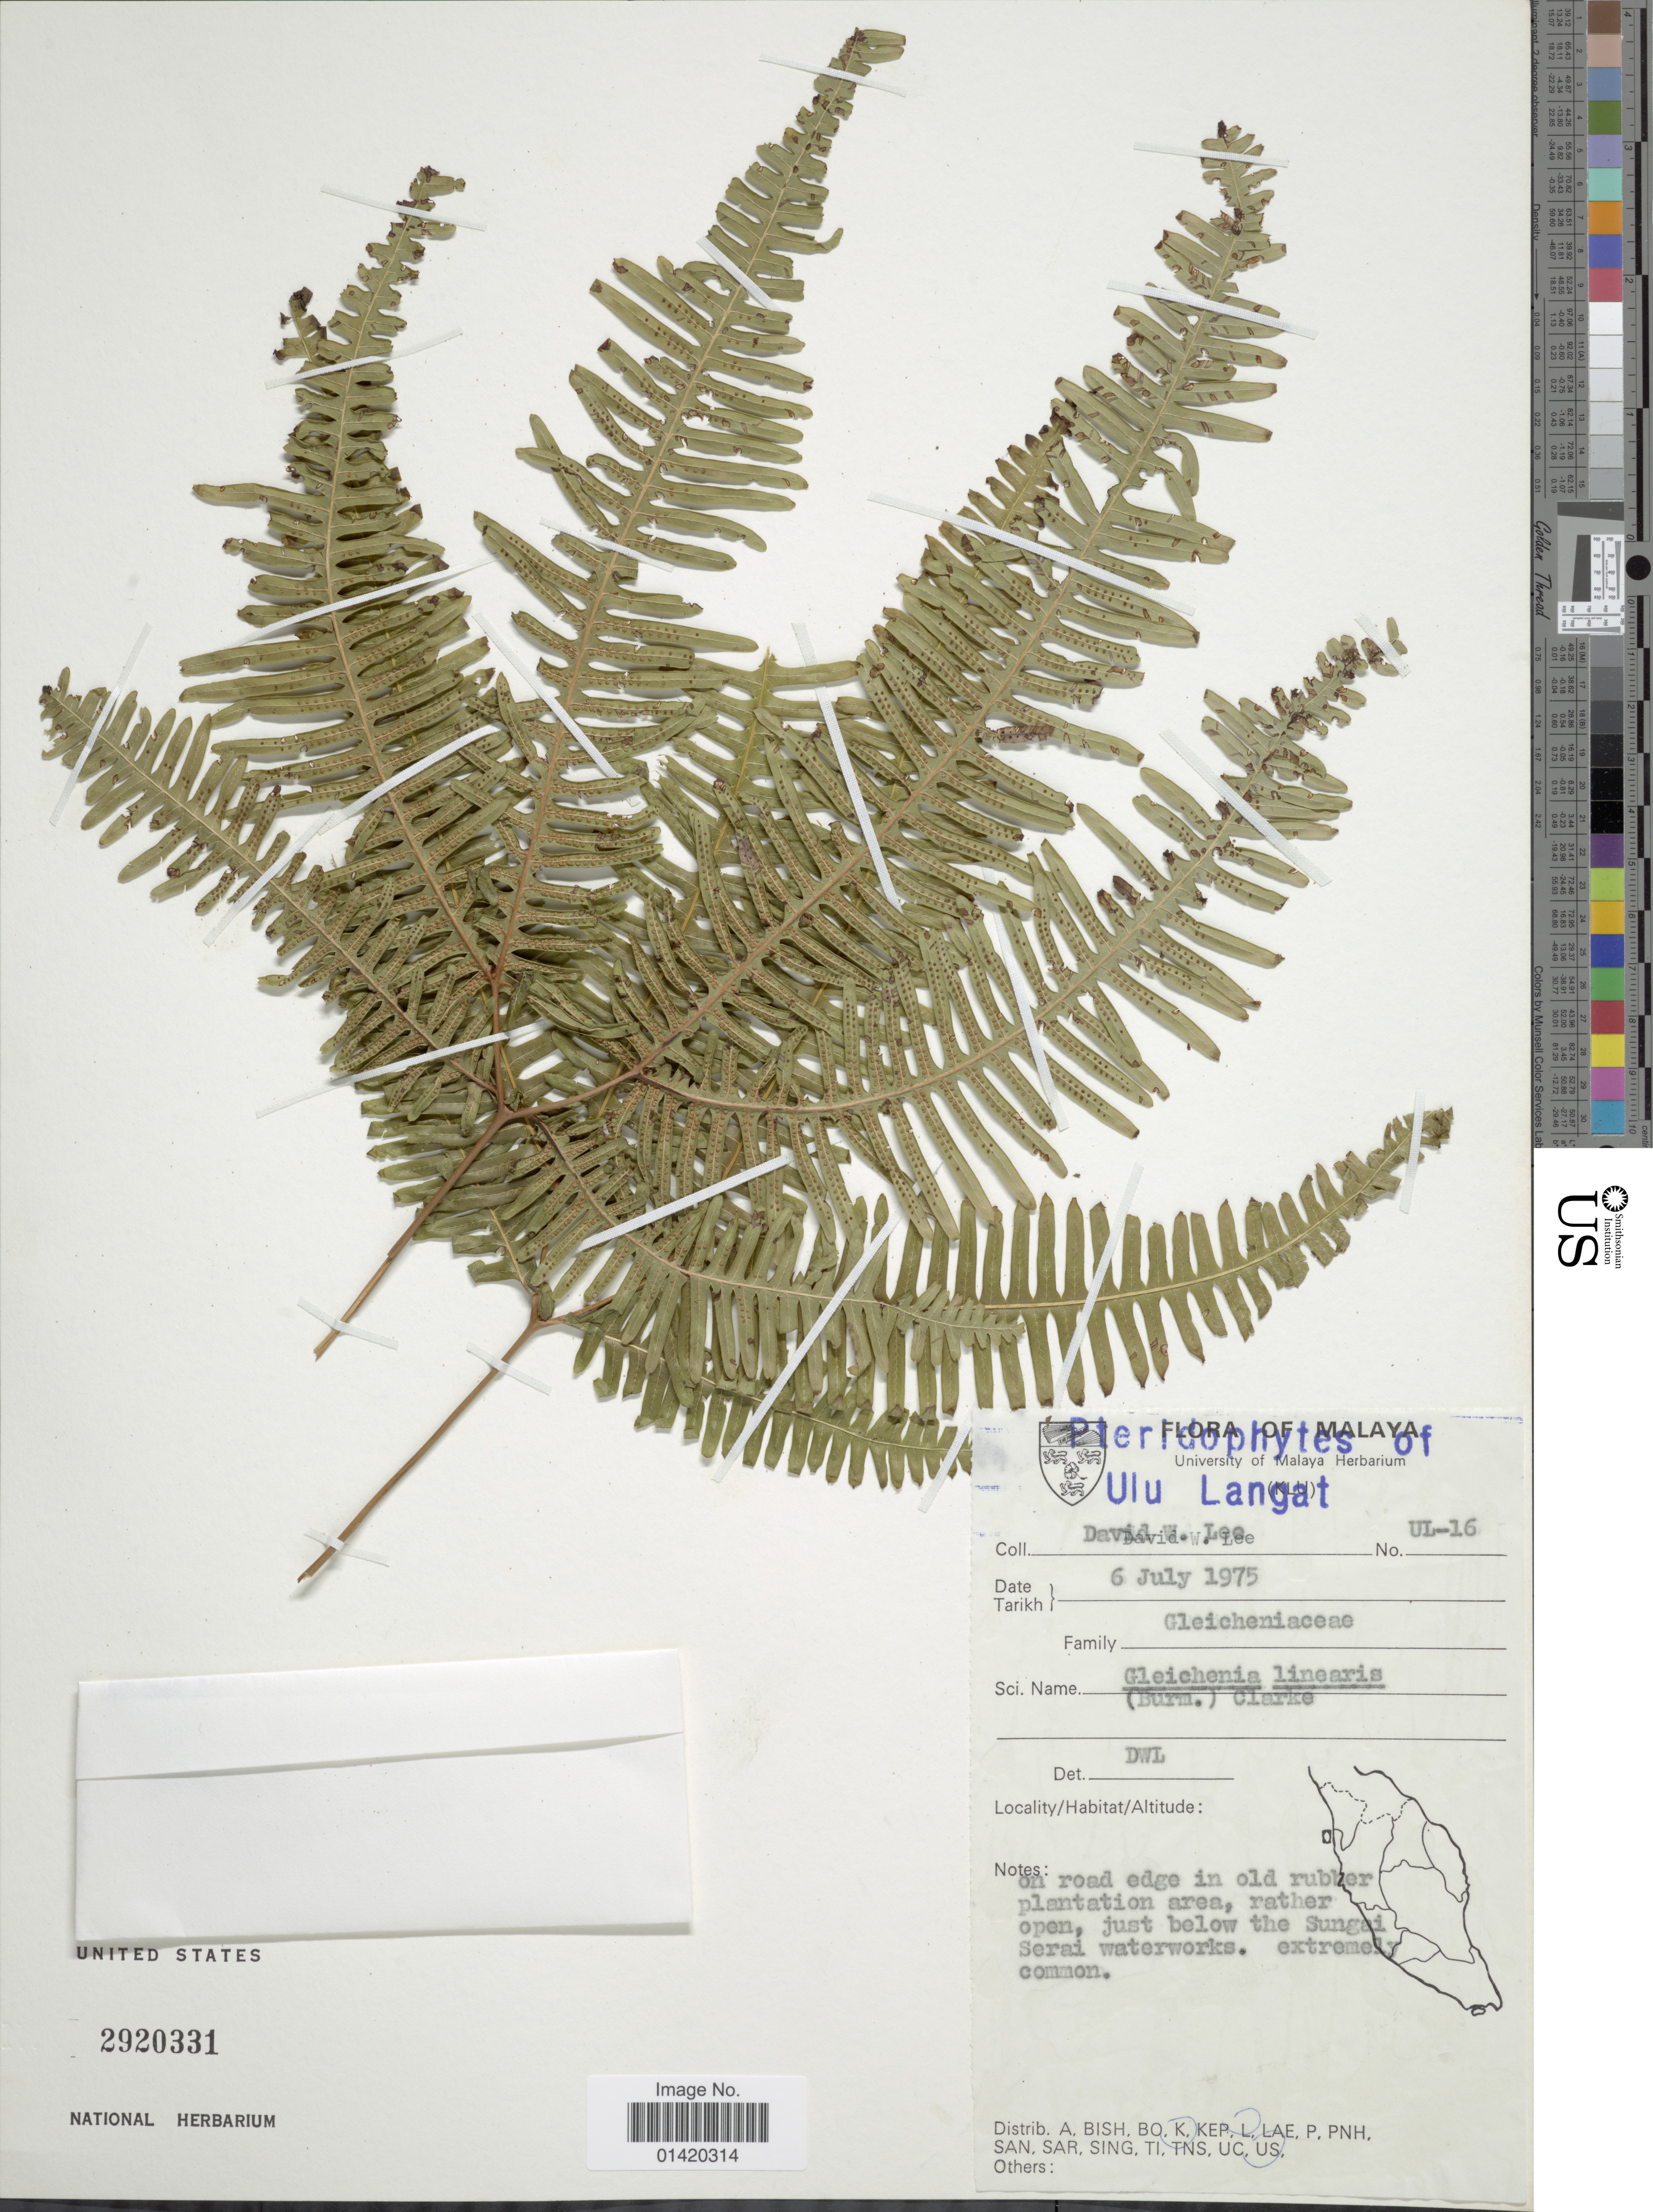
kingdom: Plantae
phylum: Tracheophyta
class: Polypodiopsida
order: Gleicheniales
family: Gleicheniaceae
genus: Dicranopteris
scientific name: Dicranopteris linearis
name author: (Burm. f.) Underw.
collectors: D. Lee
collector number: UL-16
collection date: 1975-07-06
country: Malaysia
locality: Malaya, Ulu Langat, Just below the Sungei Serai waterworks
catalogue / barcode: US 2920331